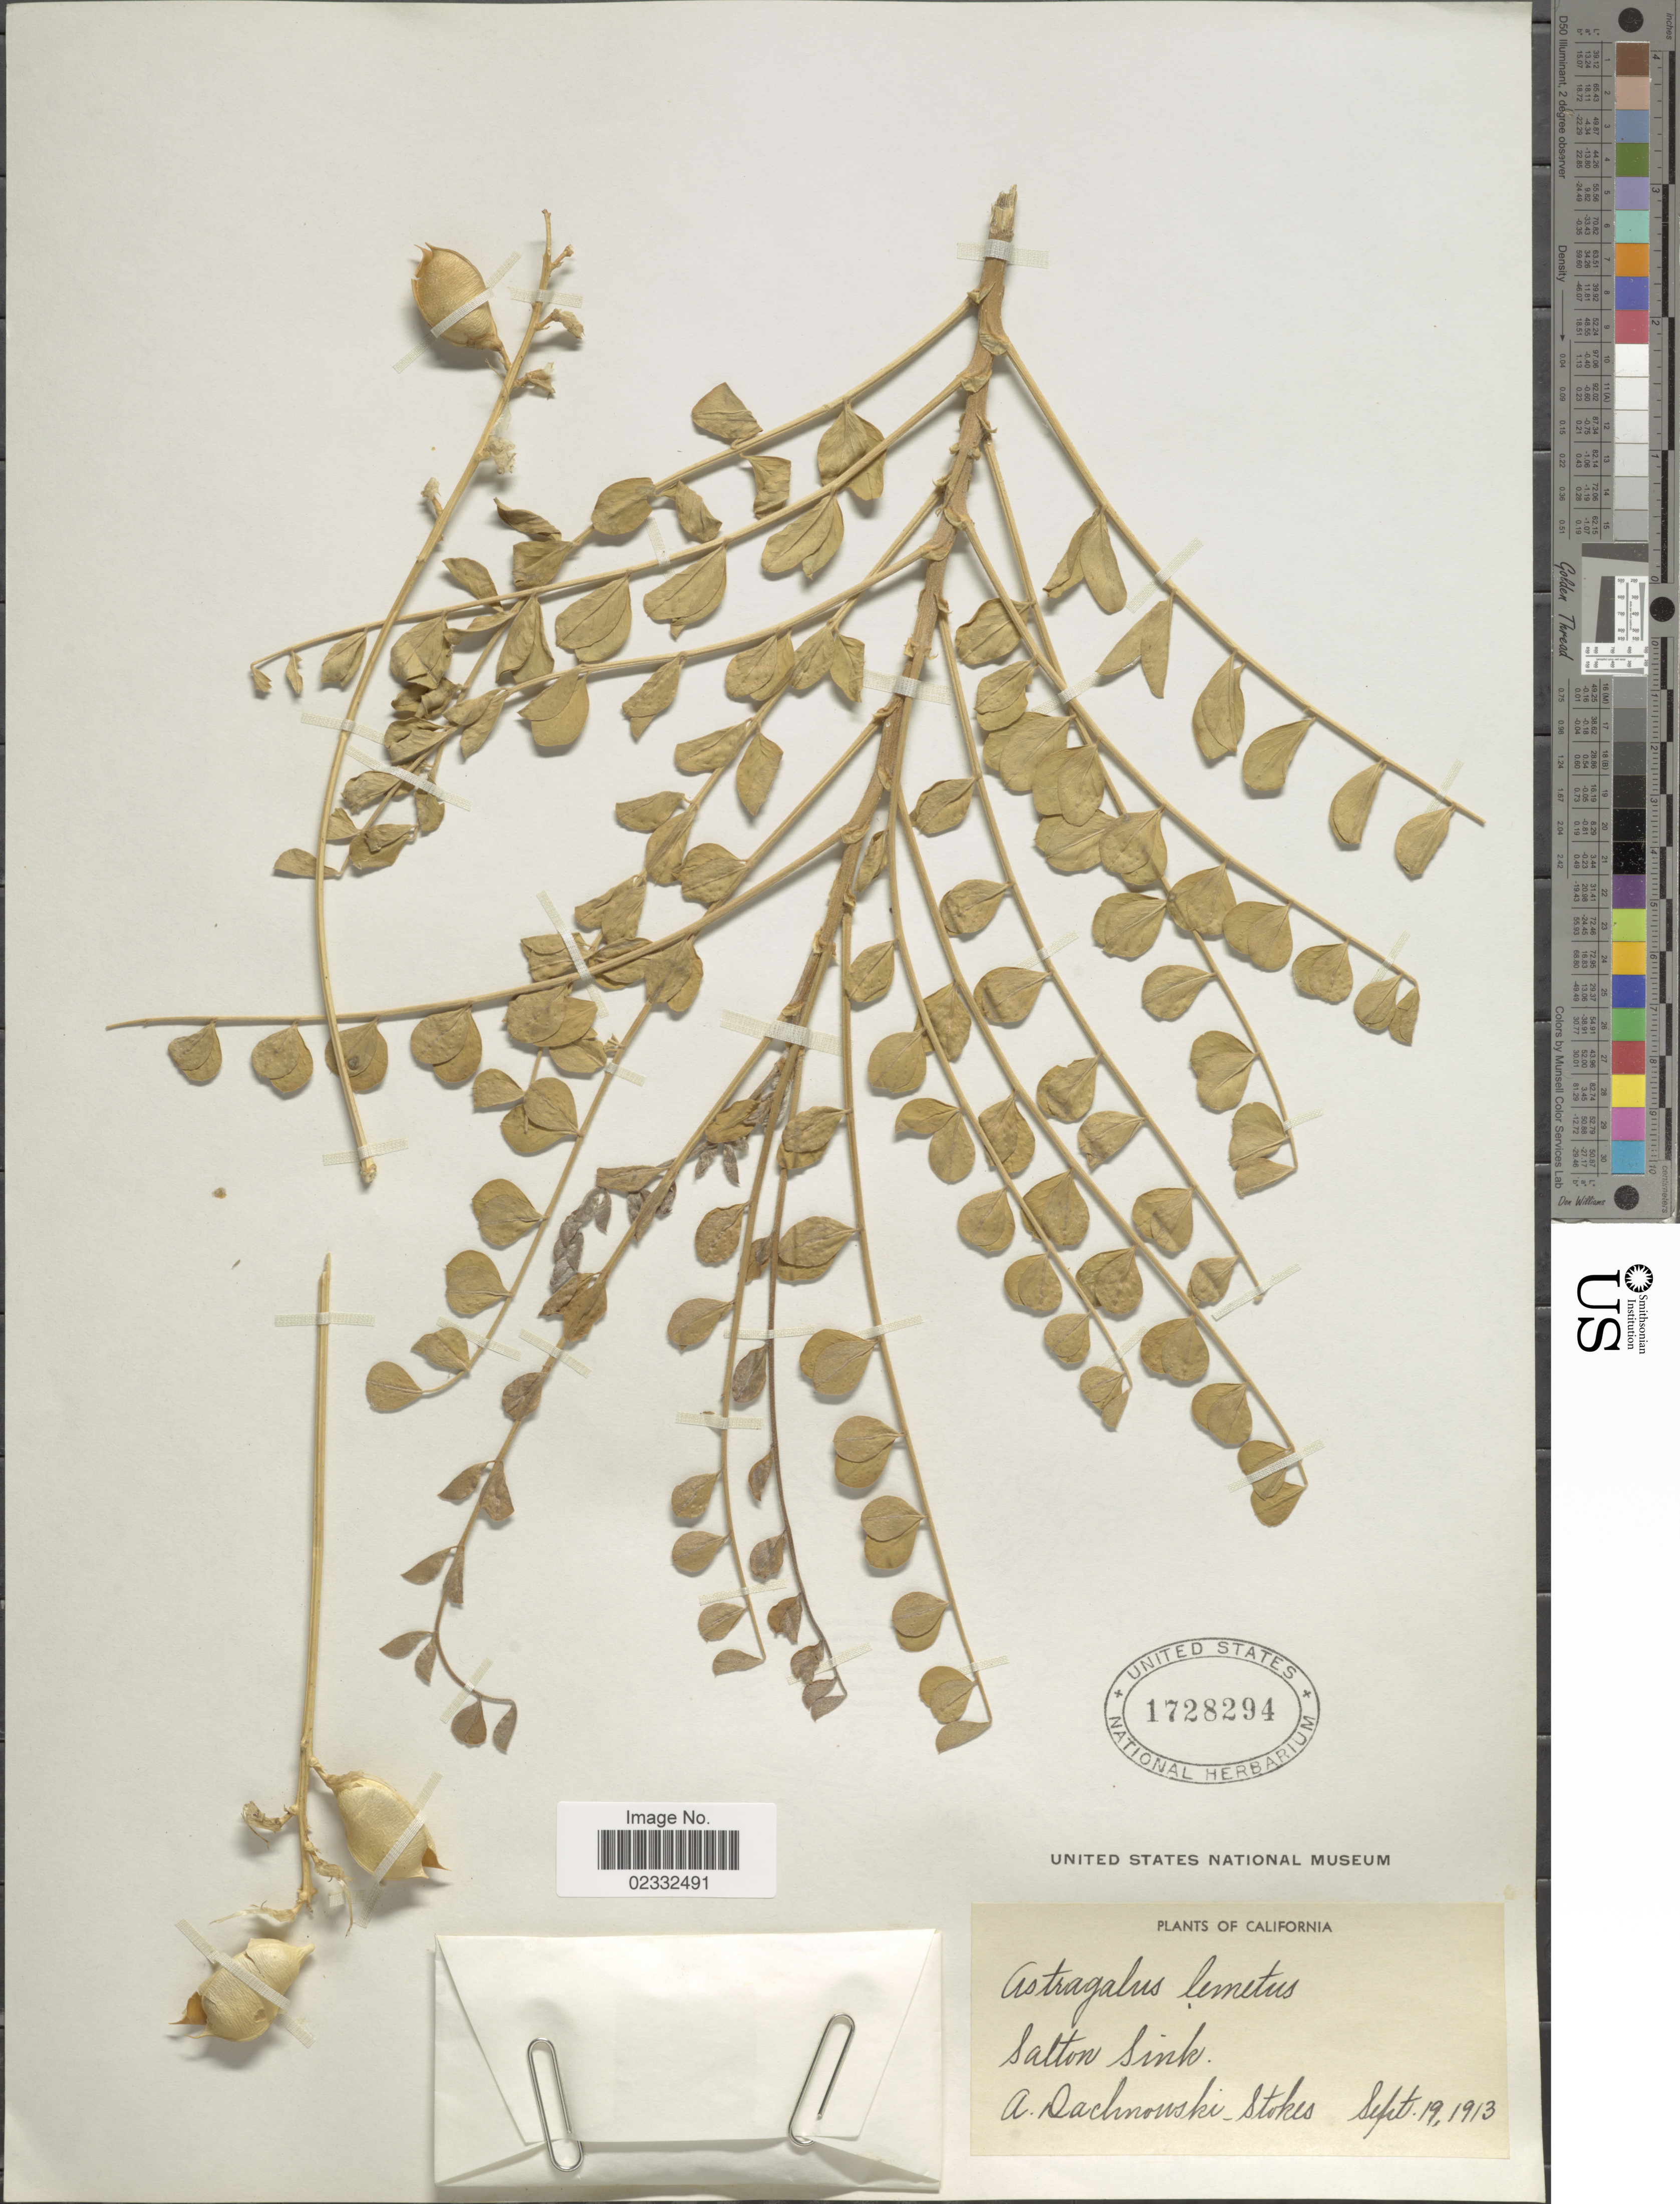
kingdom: Plantae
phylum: Tracheophyta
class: Magnoliopsida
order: Fabales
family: Fabaceae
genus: Astragalus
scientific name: Astragalus limatus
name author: E. Sheld.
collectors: A. P. Dachnowski-Stokes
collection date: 1913-09-19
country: United States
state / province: California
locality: Salton Sink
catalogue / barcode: US 1728294